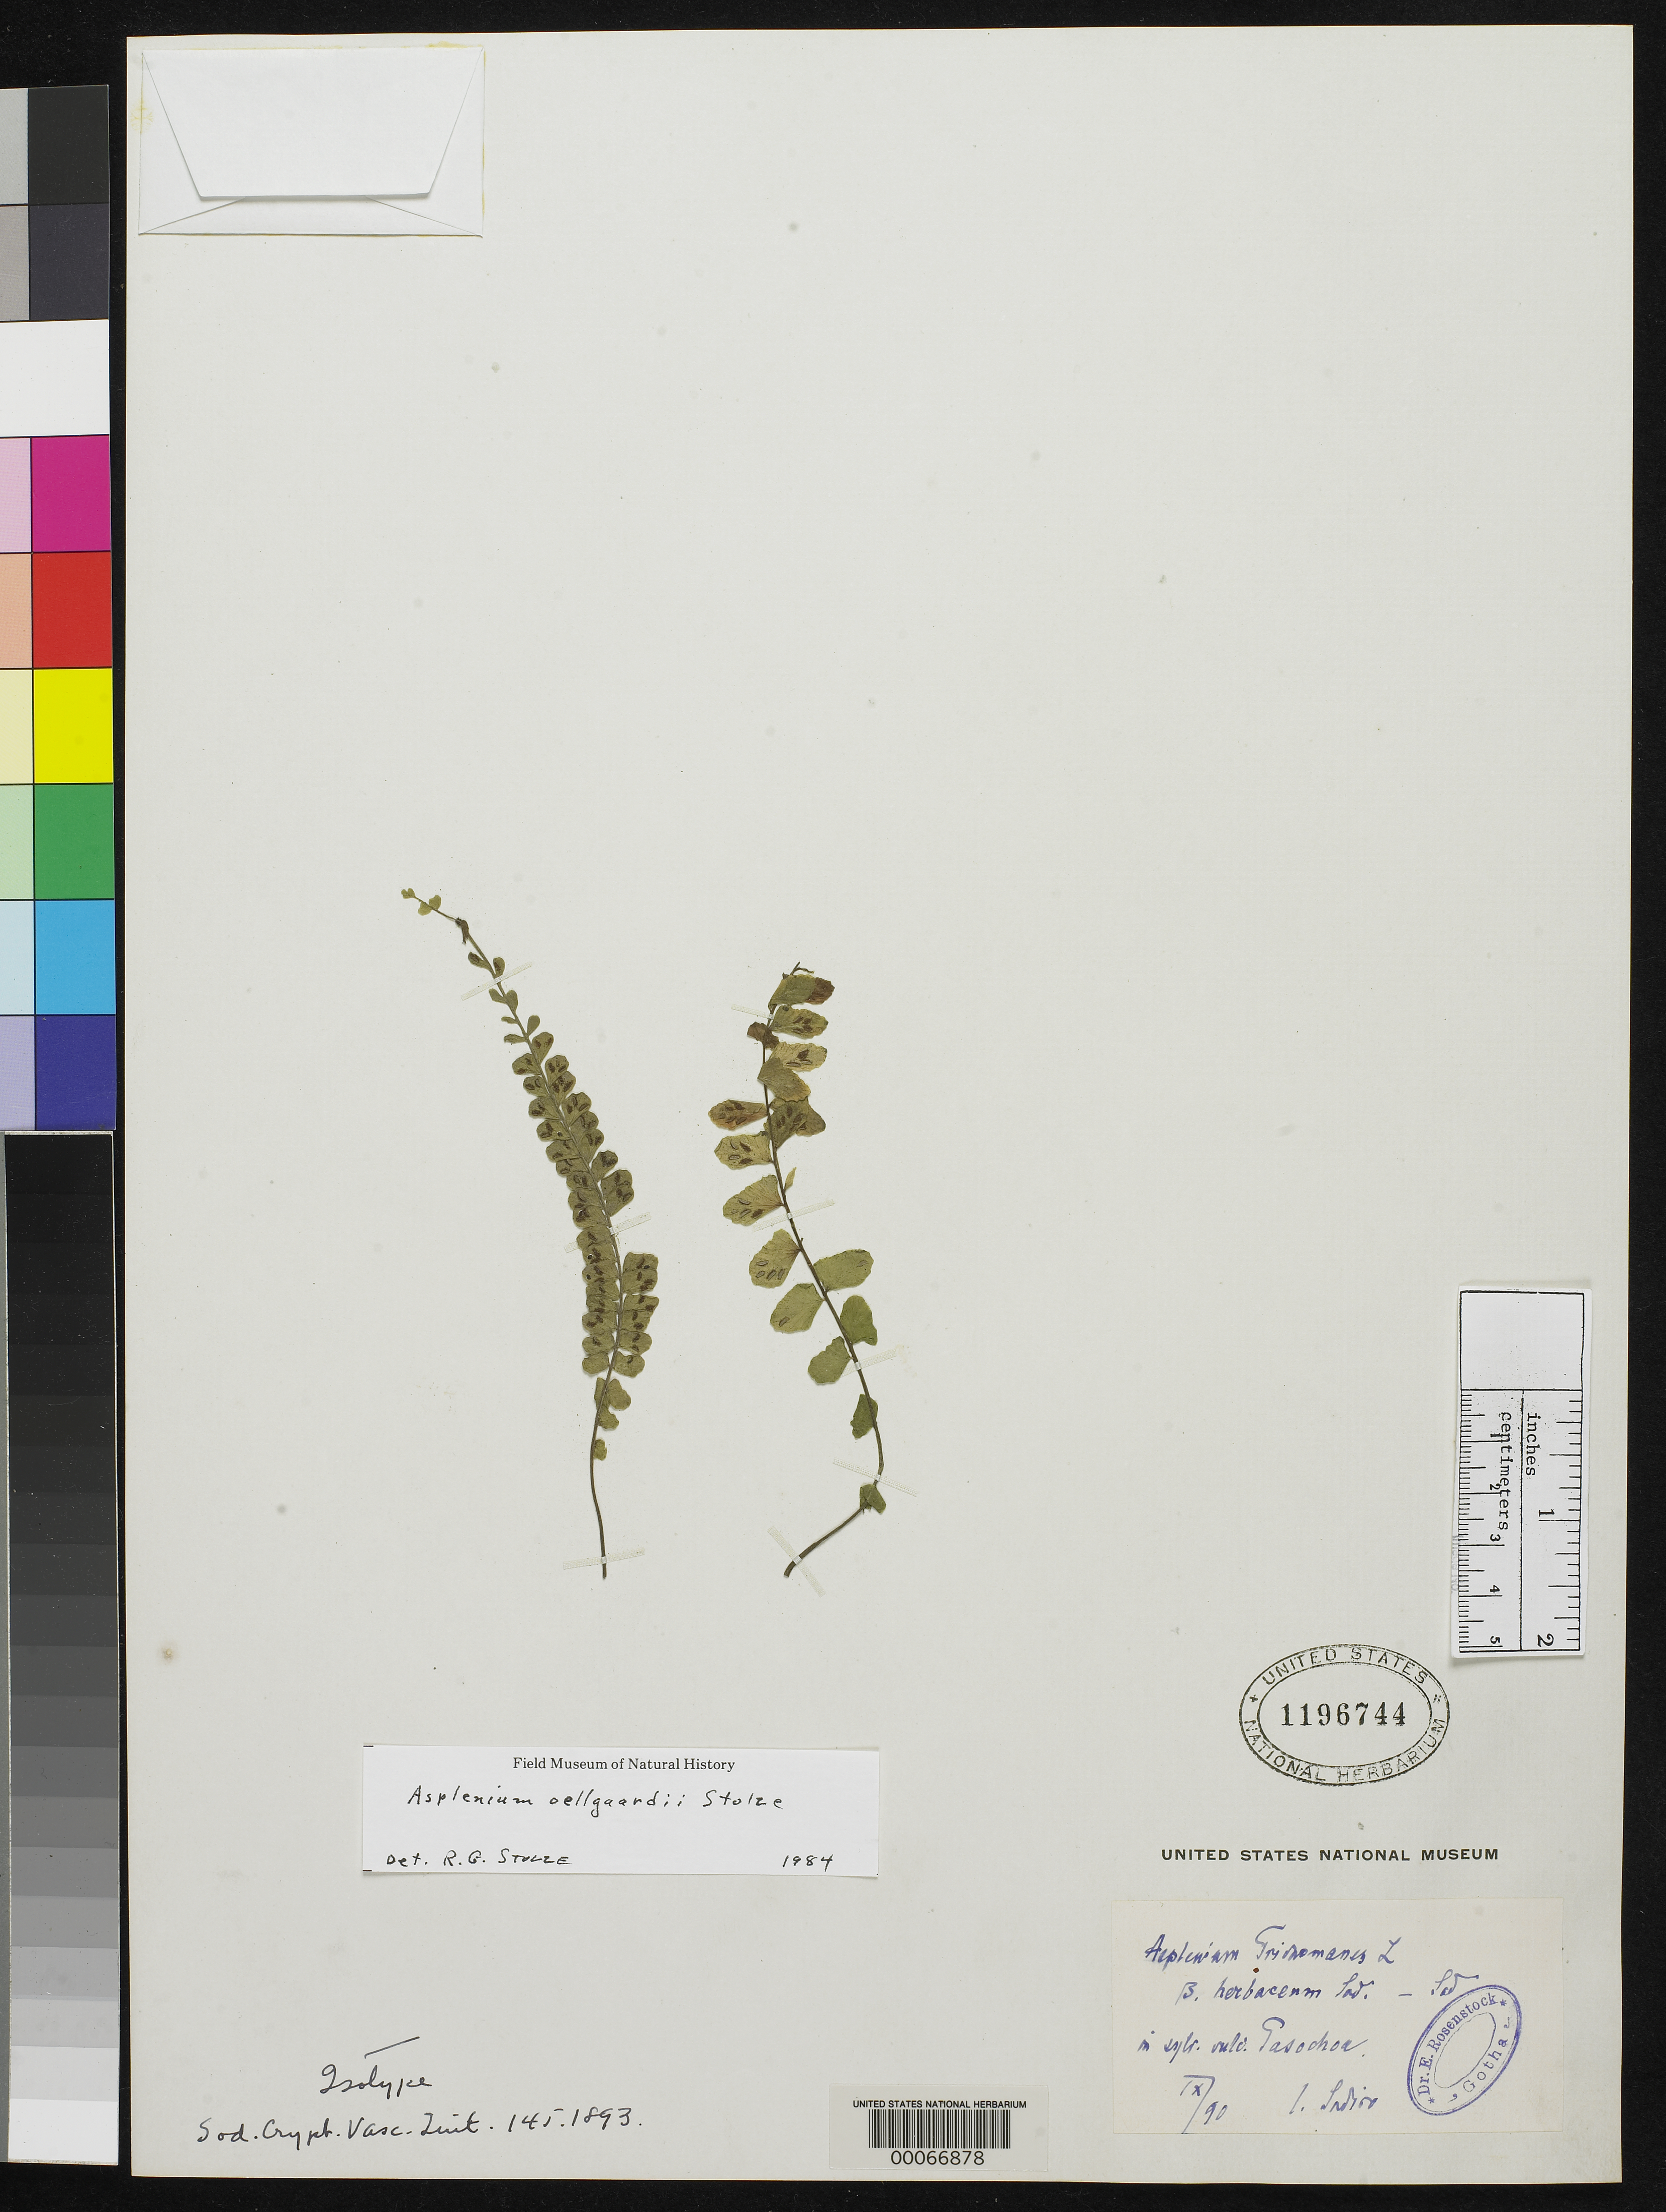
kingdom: Plantae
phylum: Tracheophyta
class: Polypodiopsida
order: Polypodiales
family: Aspleniaceae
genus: Asplenium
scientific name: Asplenium trichomanes var. herbaceum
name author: Sodiro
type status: Type Collection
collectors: L. Sodiro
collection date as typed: Sep 1890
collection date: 1890-09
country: Ecuador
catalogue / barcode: US 1196744